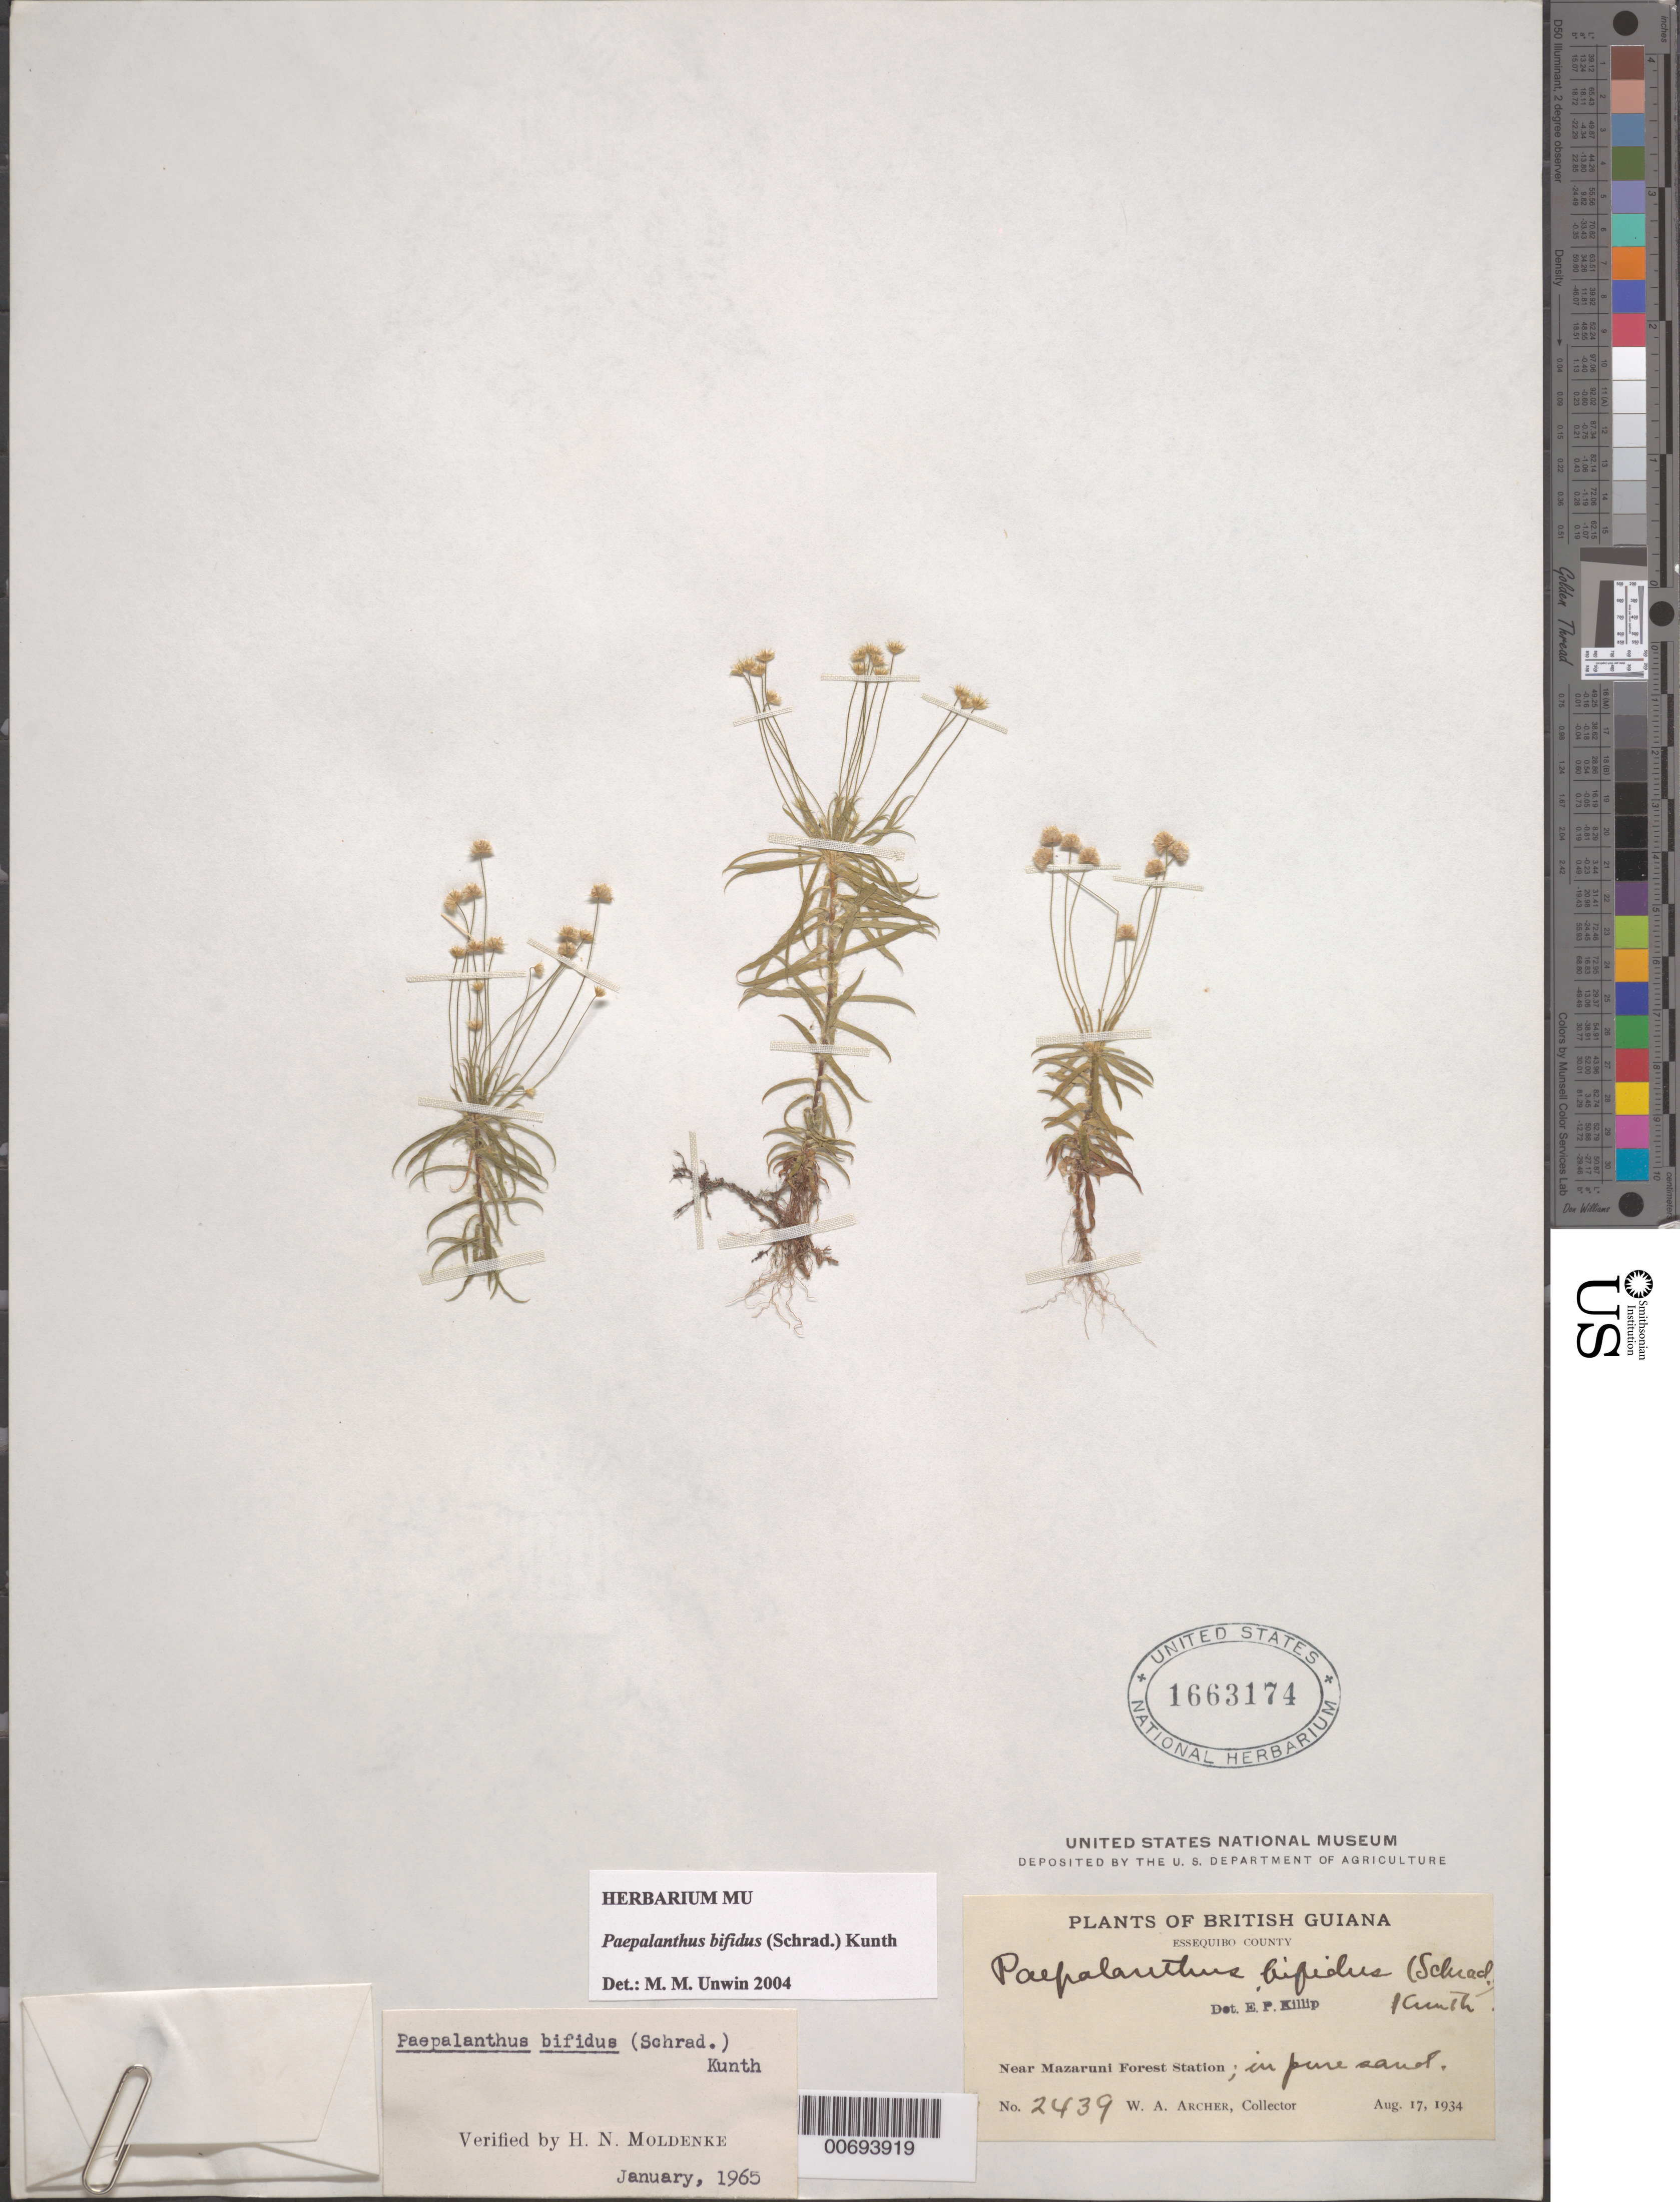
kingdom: Plantae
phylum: Tracheophyta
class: Liliopsida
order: Poales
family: Eriocaulaceae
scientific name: Giuliettia bifida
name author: (Schrad.) Andrino & Sano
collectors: W. A. Archer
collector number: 2439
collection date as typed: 17-Aug-34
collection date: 1934-08-17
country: Guyana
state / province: Cuyuni-Mazaruni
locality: Mazaruni Forest Station, vic.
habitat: Pure sand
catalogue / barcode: US 1663174